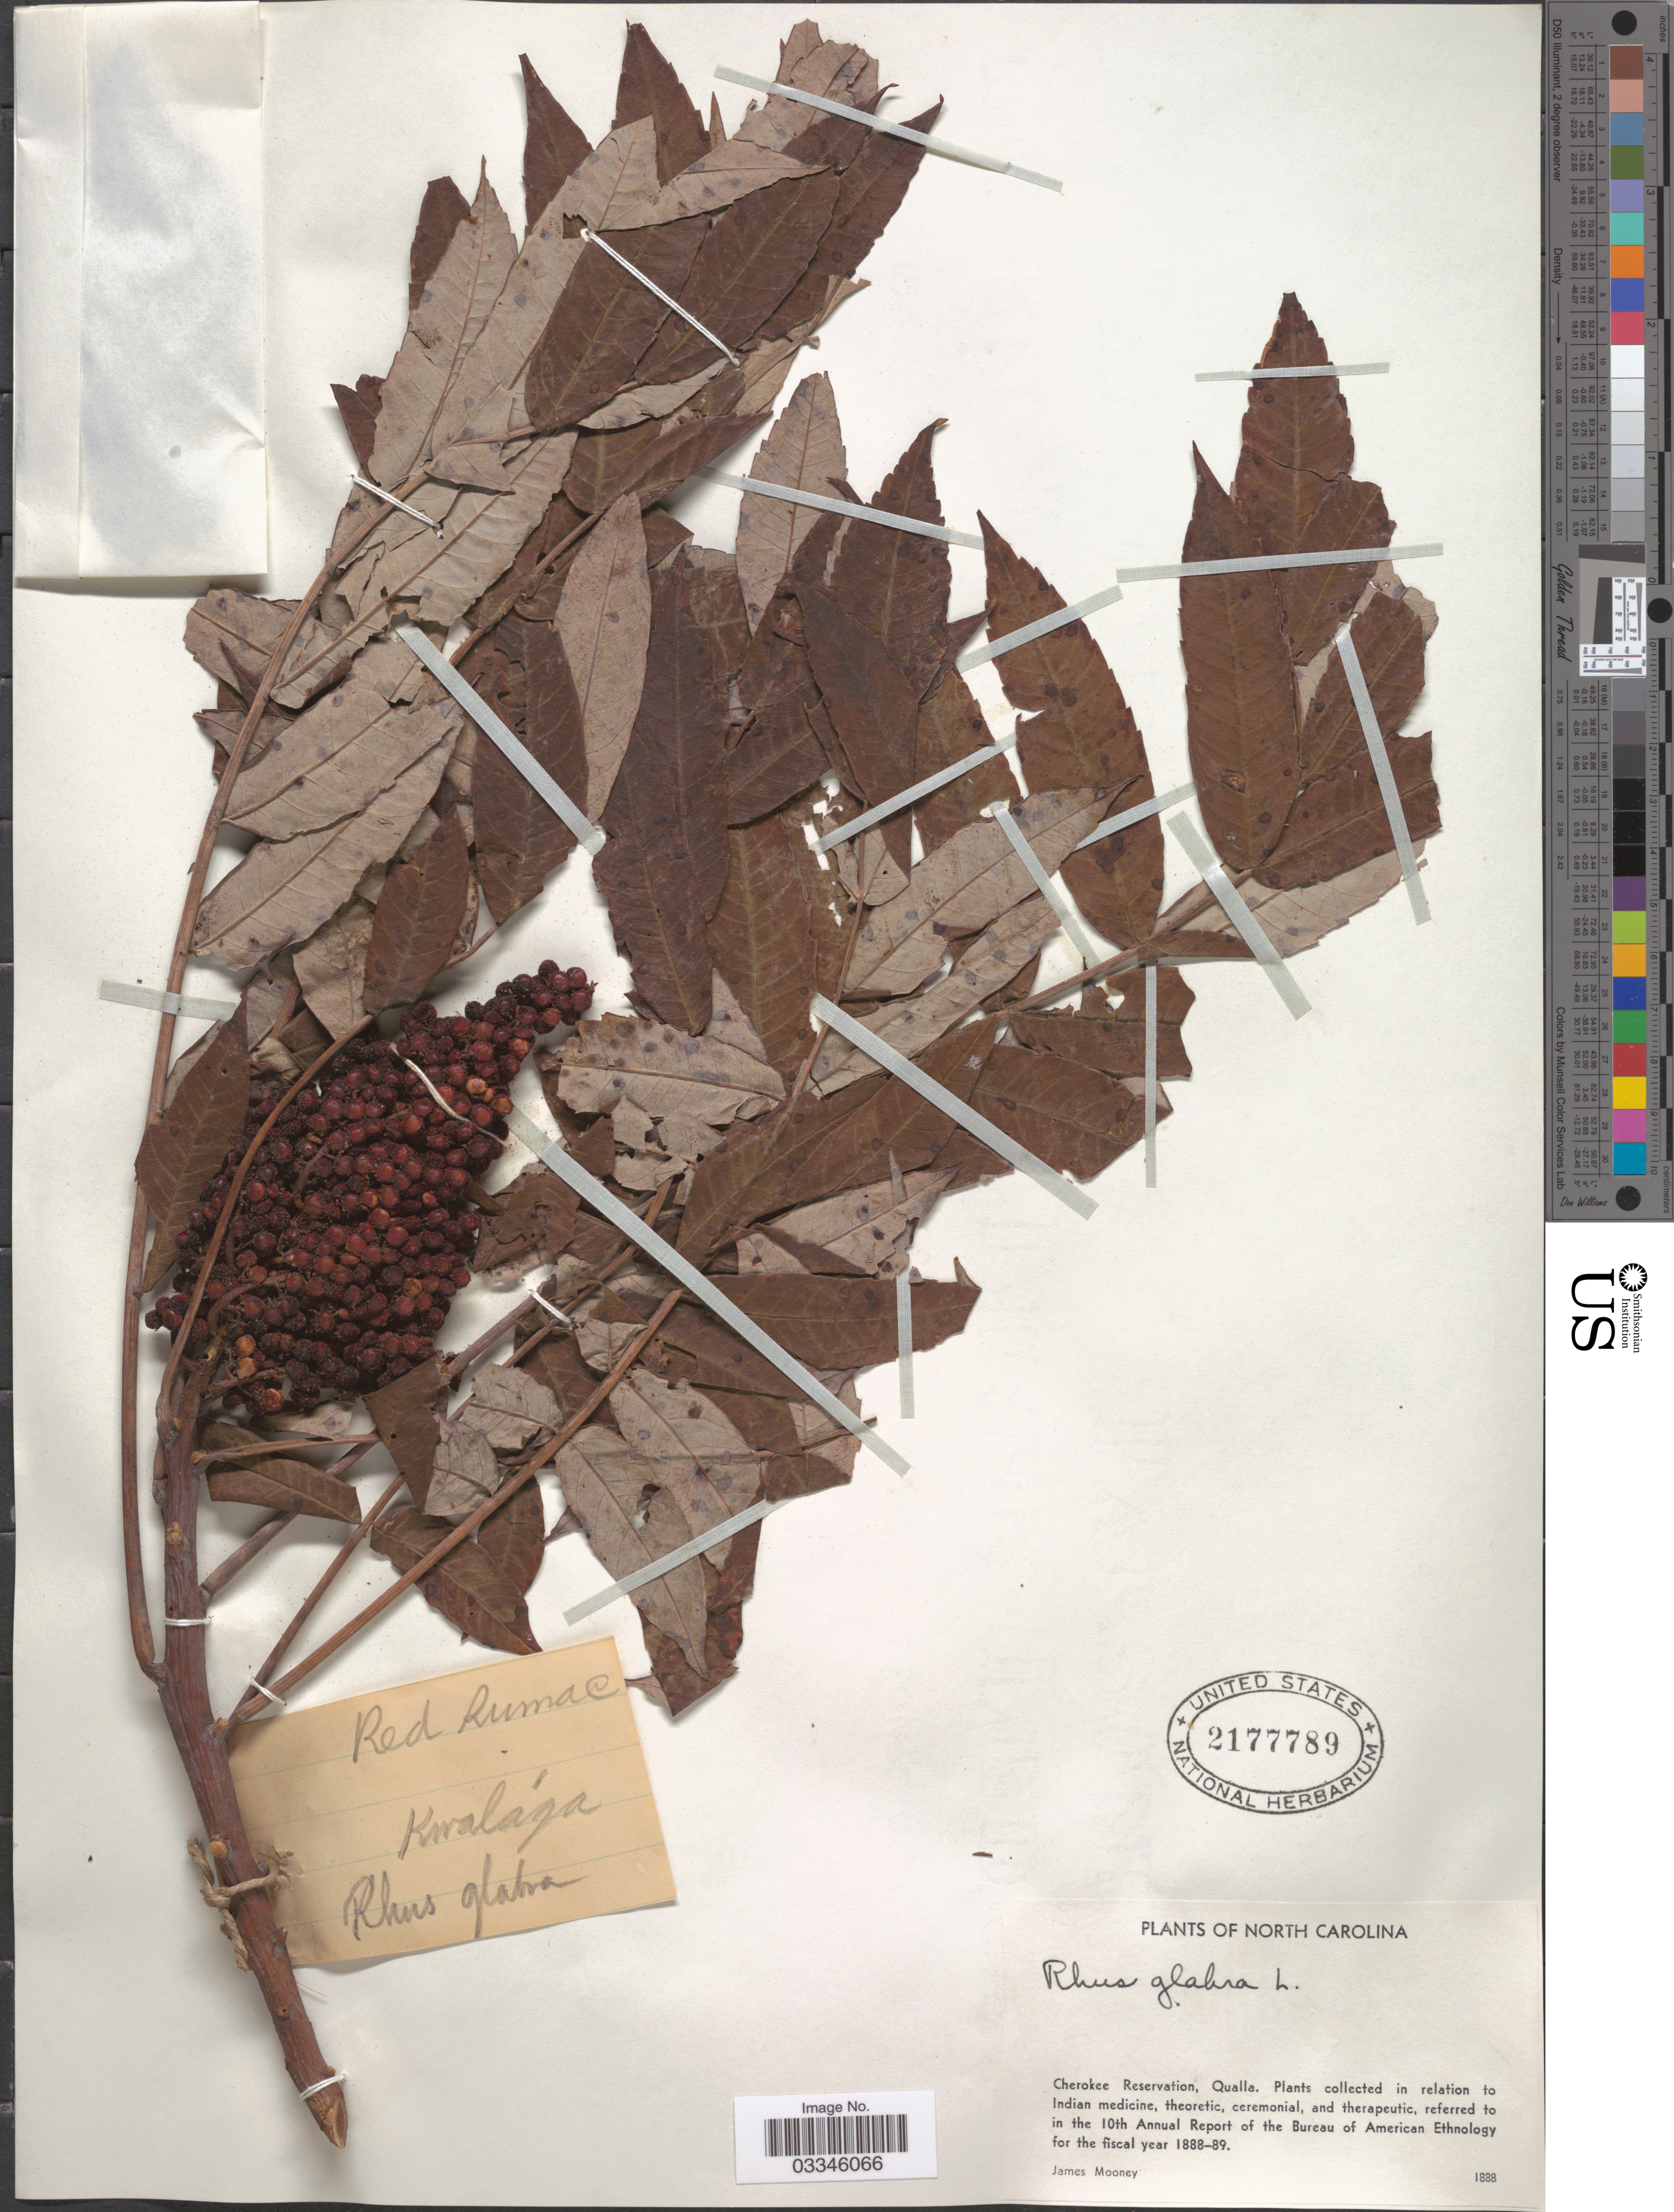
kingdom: Plantae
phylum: Tracheophyta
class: Magnoliopsida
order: Sapindales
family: Anacardiaceae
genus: Rhus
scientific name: Rhus glabra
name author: L.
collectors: J. Mooney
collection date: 1888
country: United States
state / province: North Carolina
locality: Cherokee Reservation, Qualla.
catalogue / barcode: US 2177789